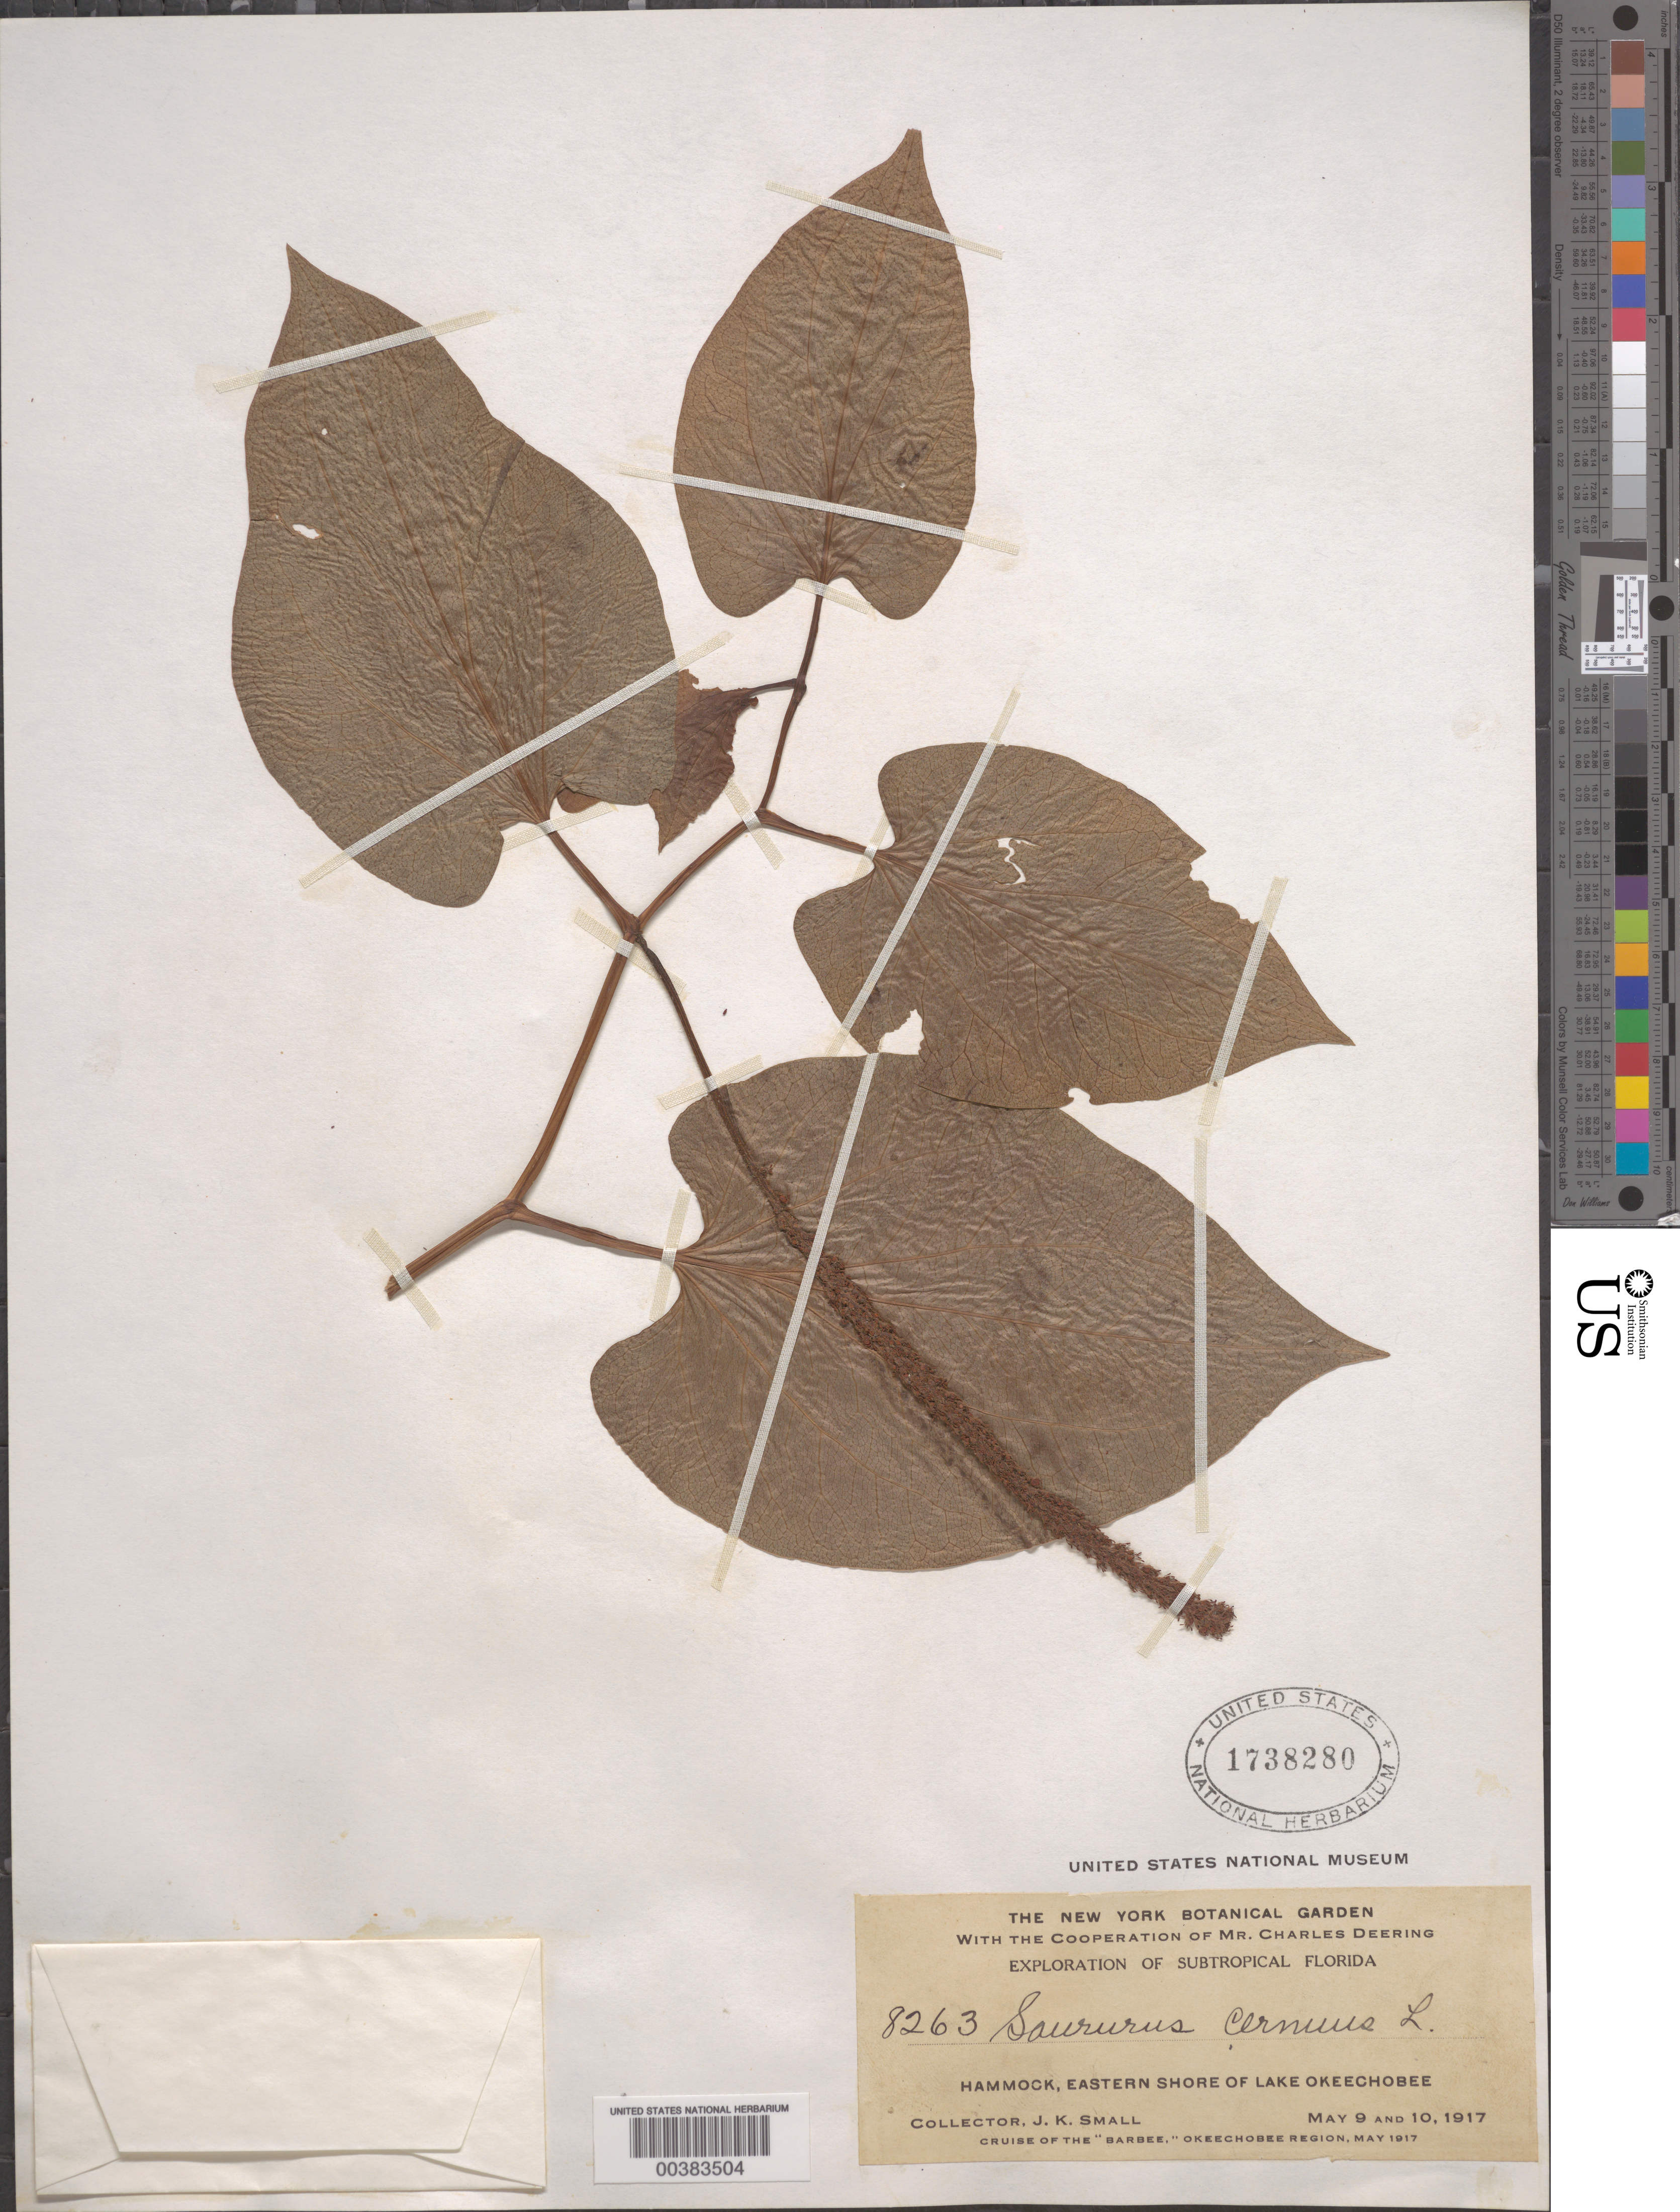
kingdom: Plantae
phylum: Tracheophyta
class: Magnoliopsida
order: Piperales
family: Saururaceae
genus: Saururus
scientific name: Saururus cernuus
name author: L.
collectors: J. K. Small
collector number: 8263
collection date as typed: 09 May 1917 to 10 May 1917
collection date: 1917-05-09/1917-05-10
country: United States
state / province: Florida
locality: Lake okeechobee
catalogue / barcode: US 1738280